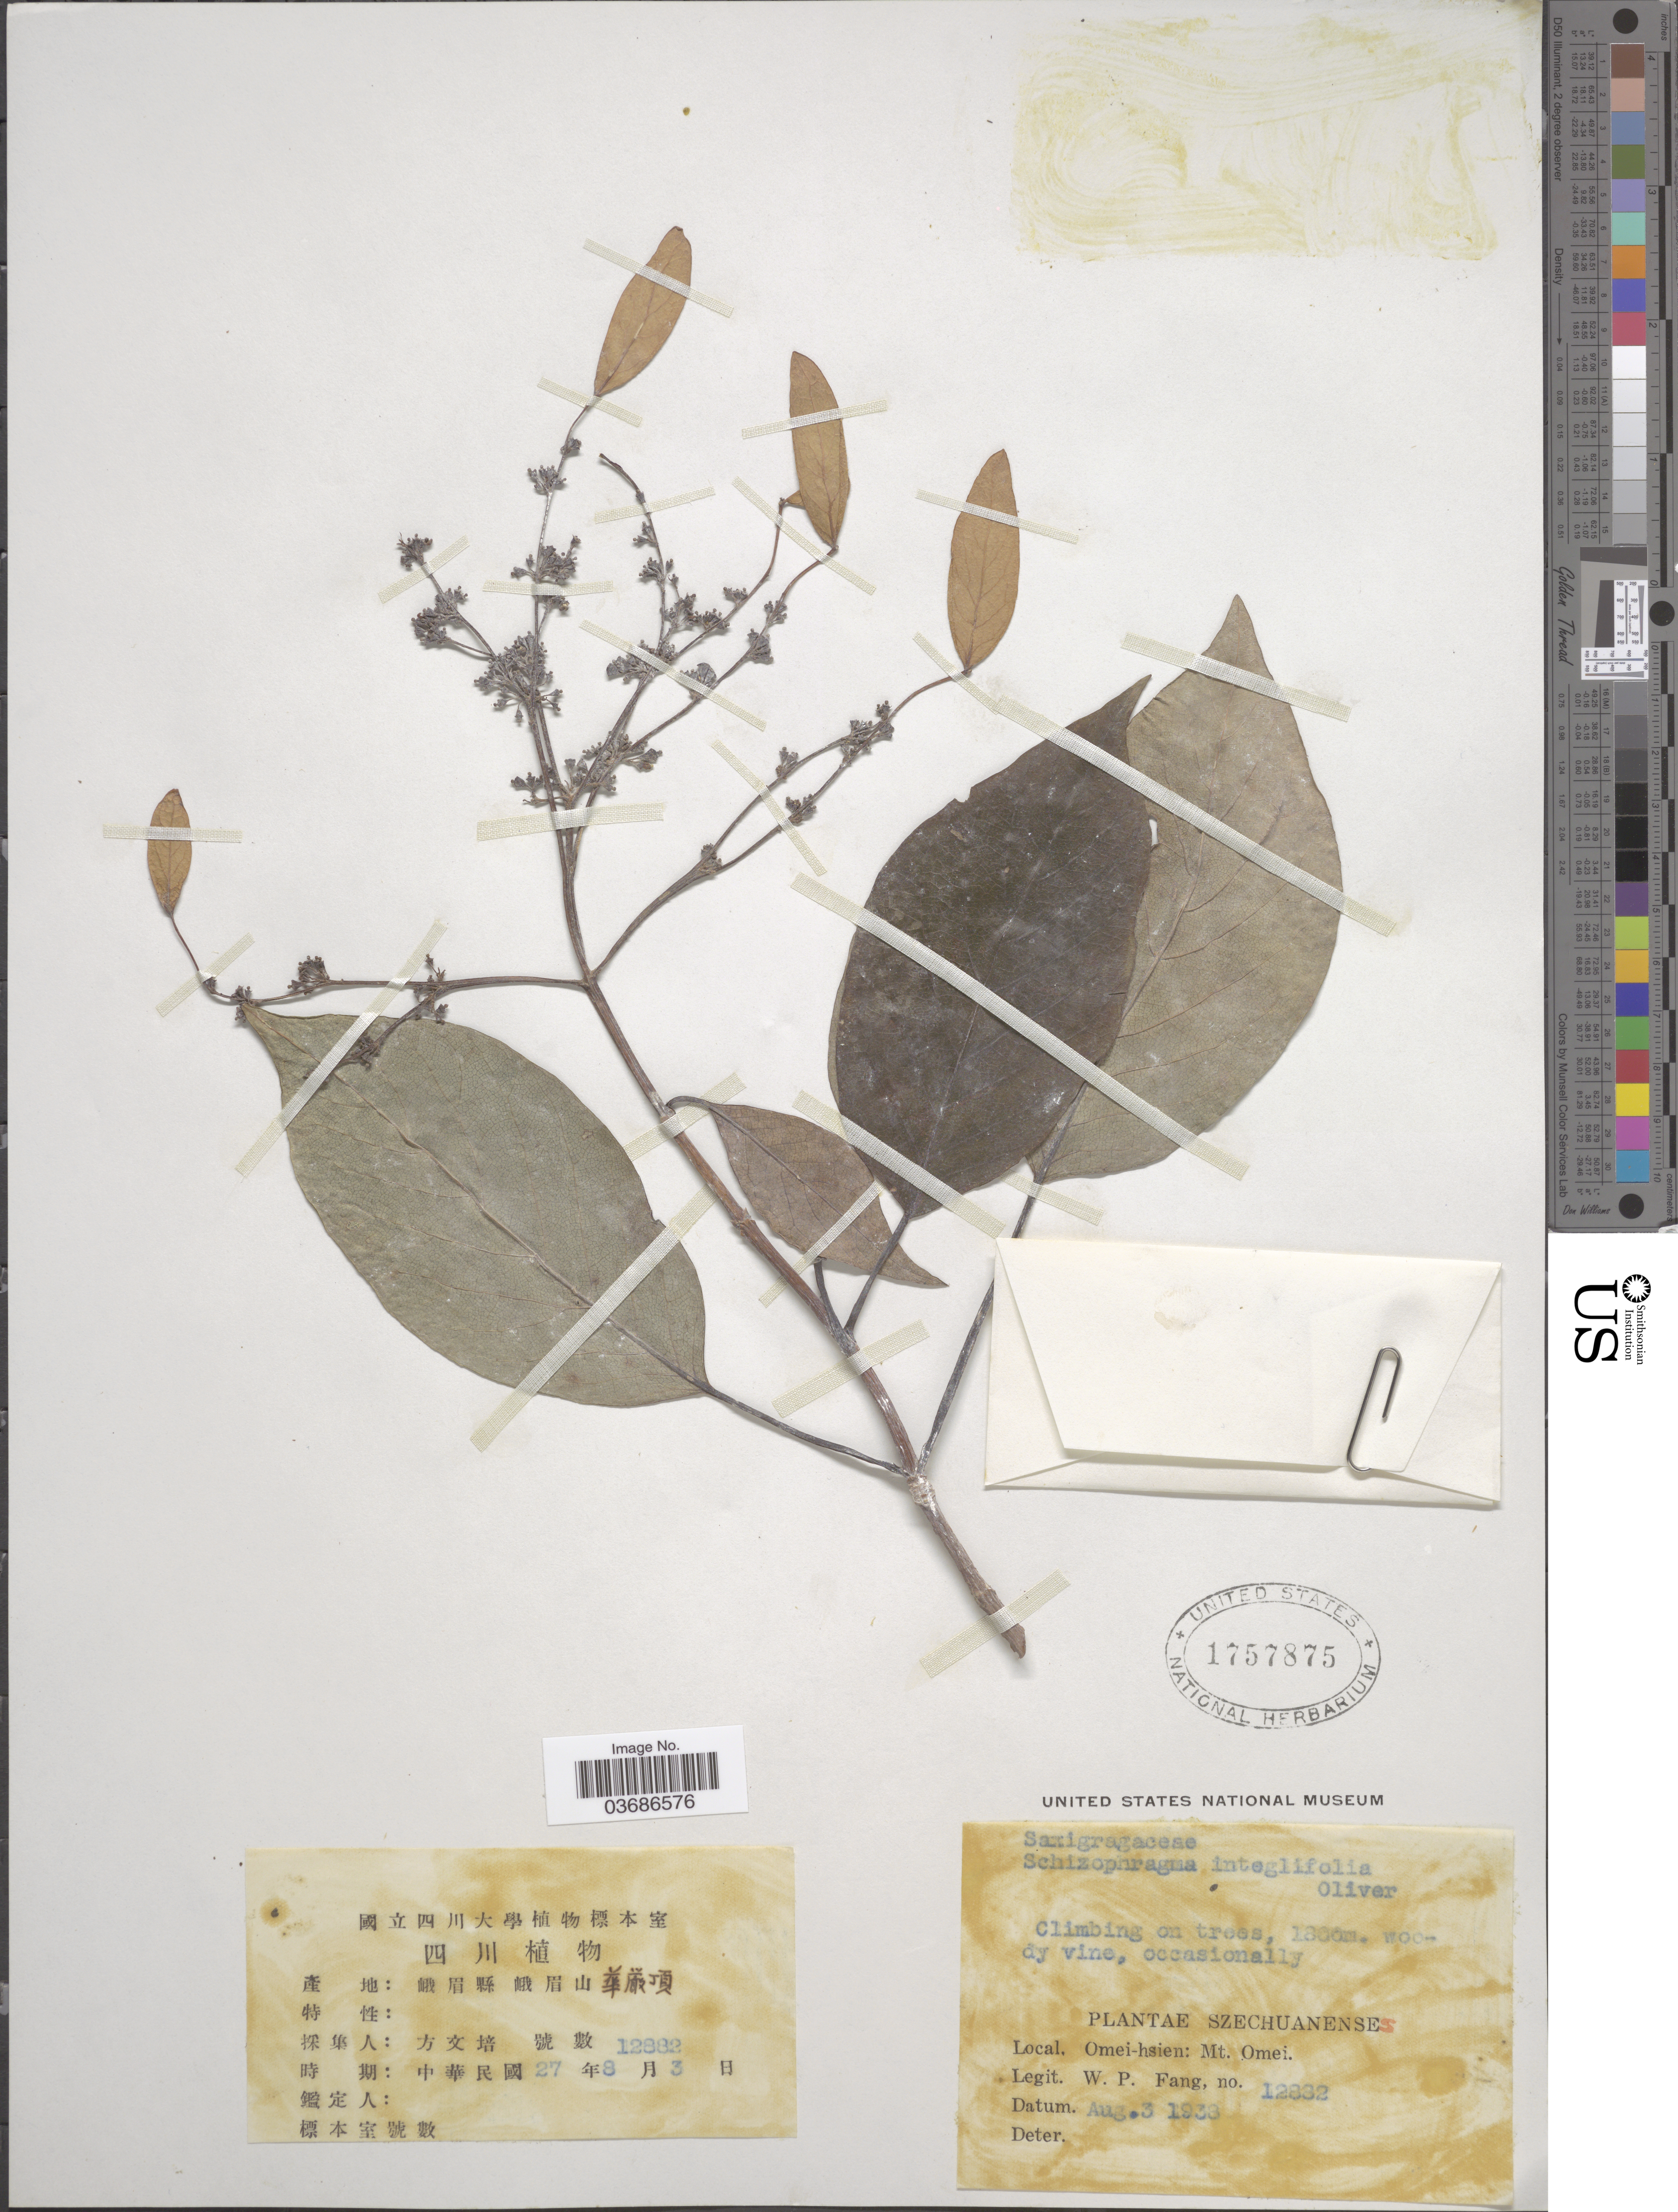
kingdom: Plantae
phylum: Tracheophyta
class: Magnoliopsida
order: Cornales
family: Hydrangeaceae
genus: Hydrangea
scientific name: Hydrangea ampla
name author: (Chun) Y. De Smet & Granados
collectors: W. P. Fang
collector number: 12832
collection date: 1939-08-03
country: China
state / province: Sichuan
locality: Szechuanense. Omei-hsien: Mt. Omei.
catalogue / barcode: US 1757875